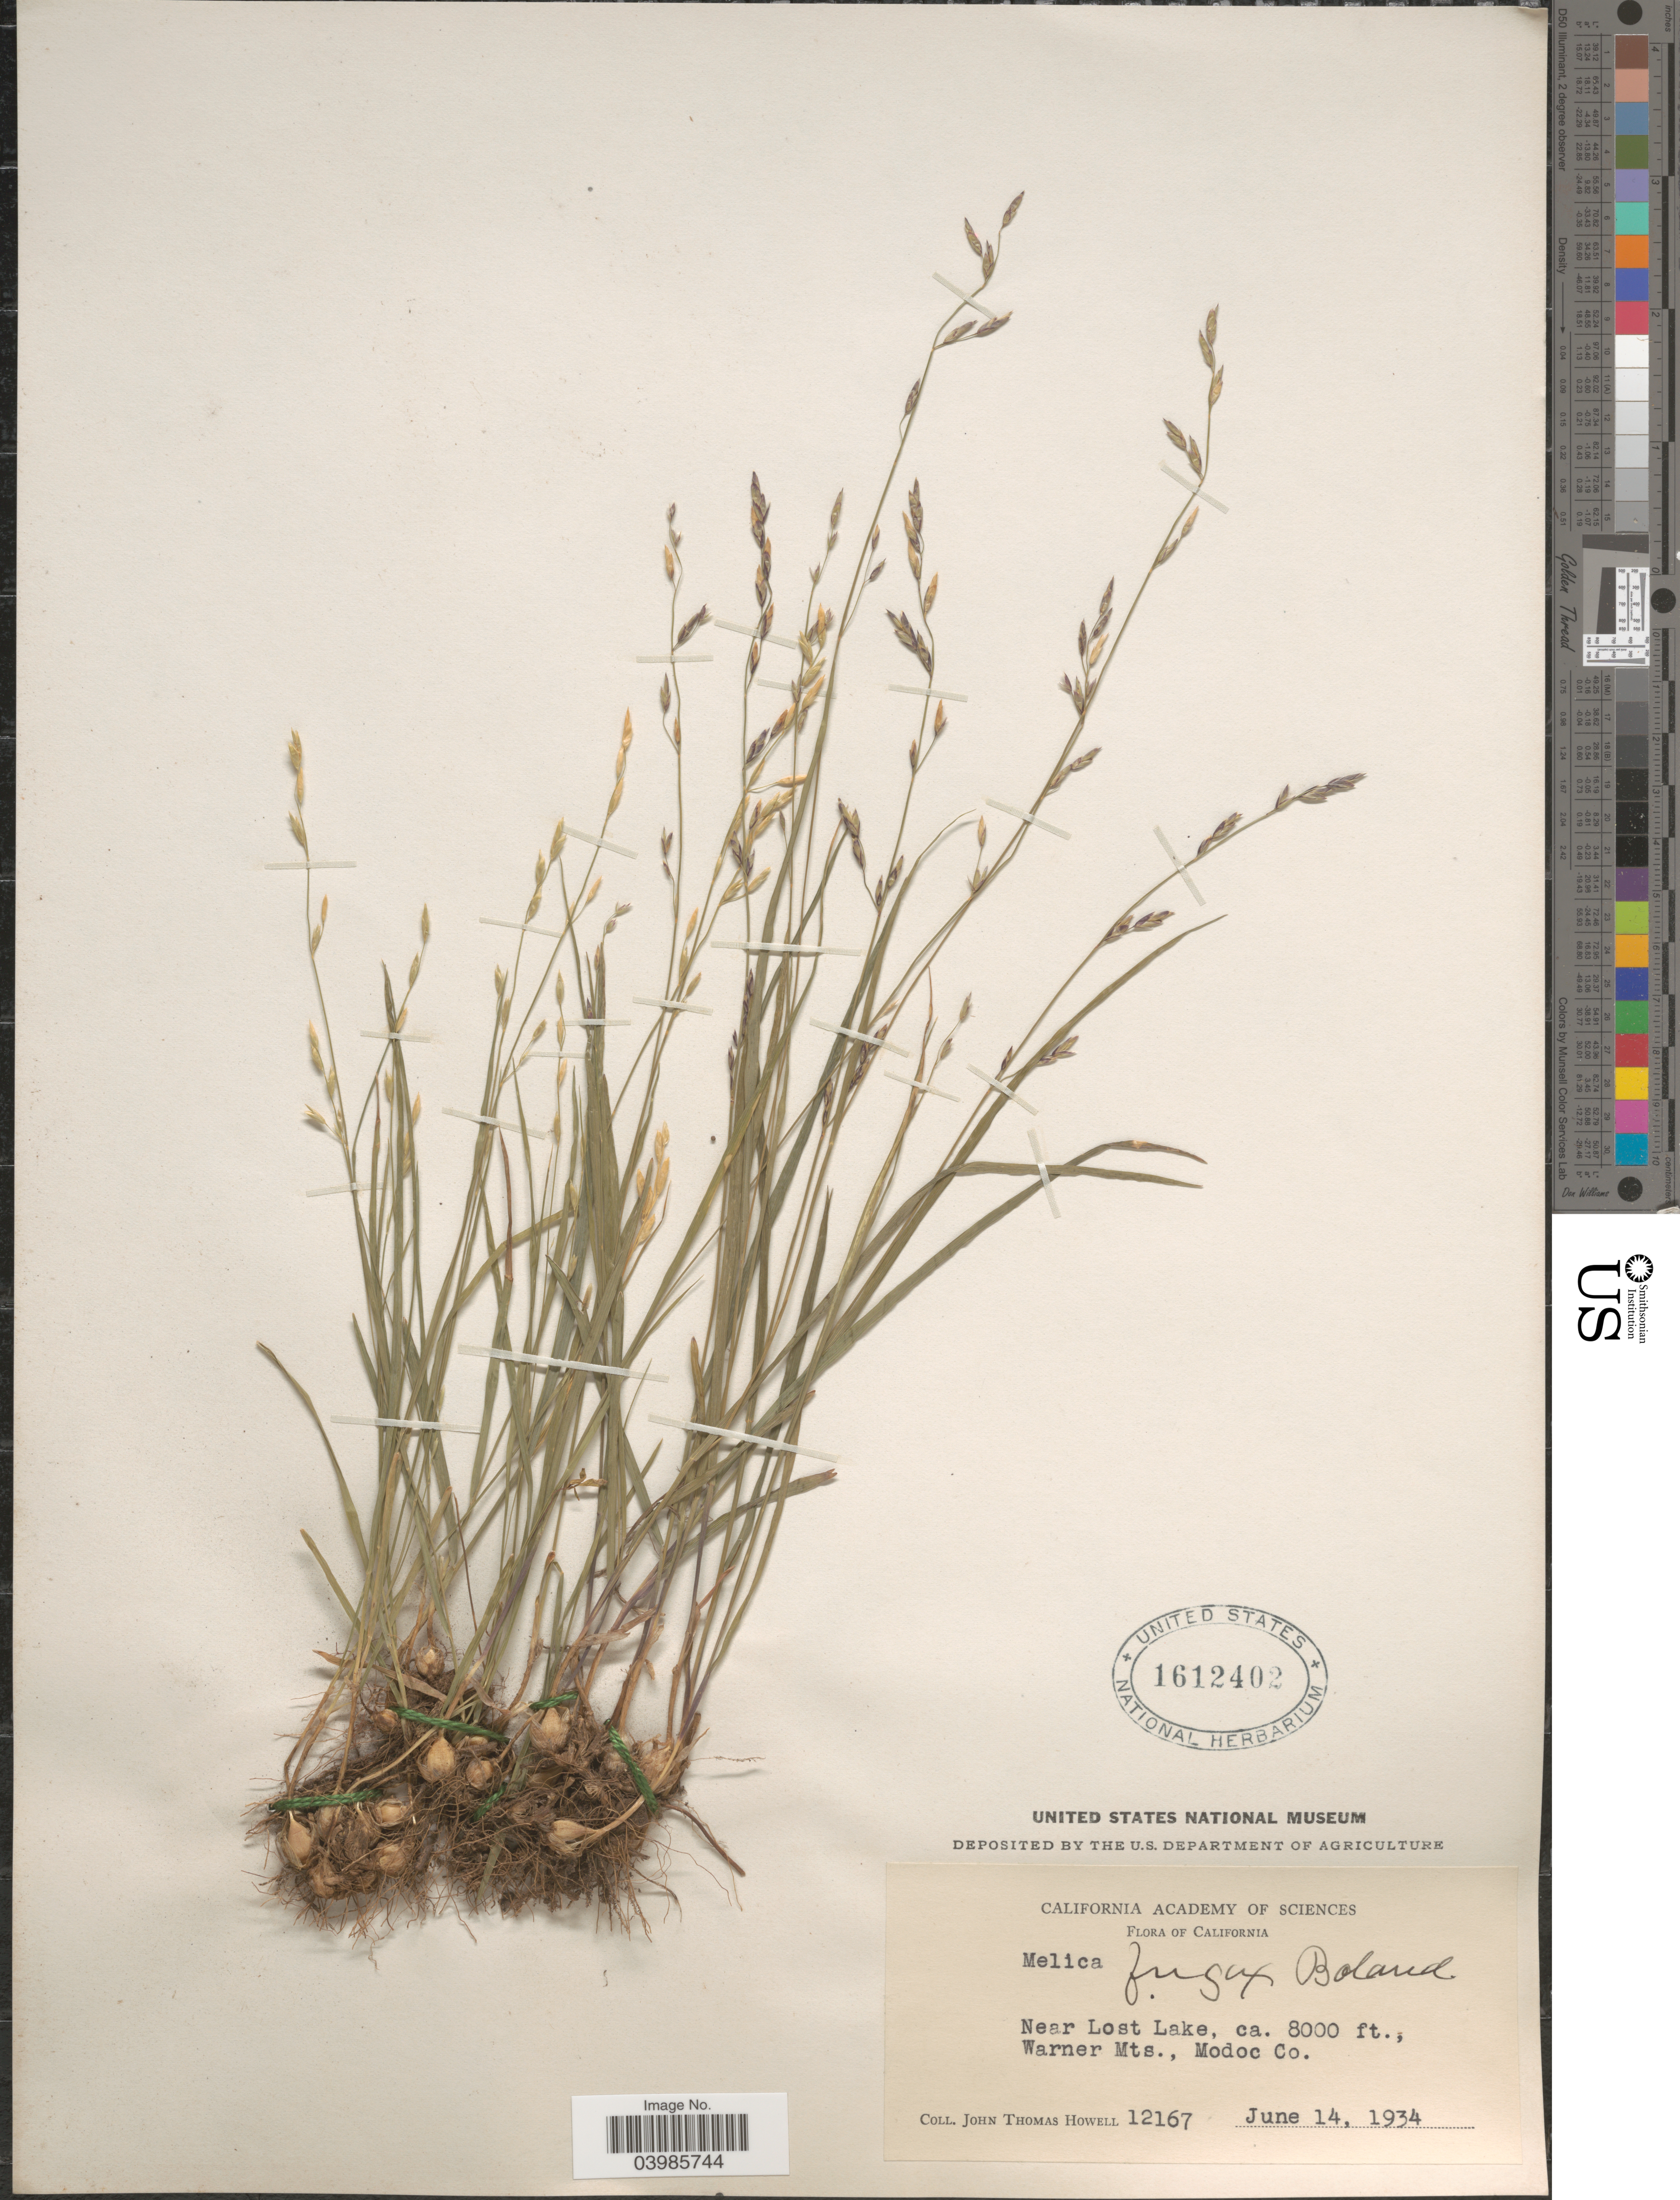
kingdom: Plantae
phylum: Tracheophyta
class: Liliopsida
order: Poales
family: Poaceae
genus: Melica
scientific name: Melica fugax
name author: Bol.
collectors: J. T. Howell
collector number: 12167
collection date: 1934-06-14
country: United States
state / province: California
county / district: Modoc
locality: Near Lost Lake, Warner Mts., Modoc Co.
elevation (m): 2438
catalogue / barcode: US 1612402